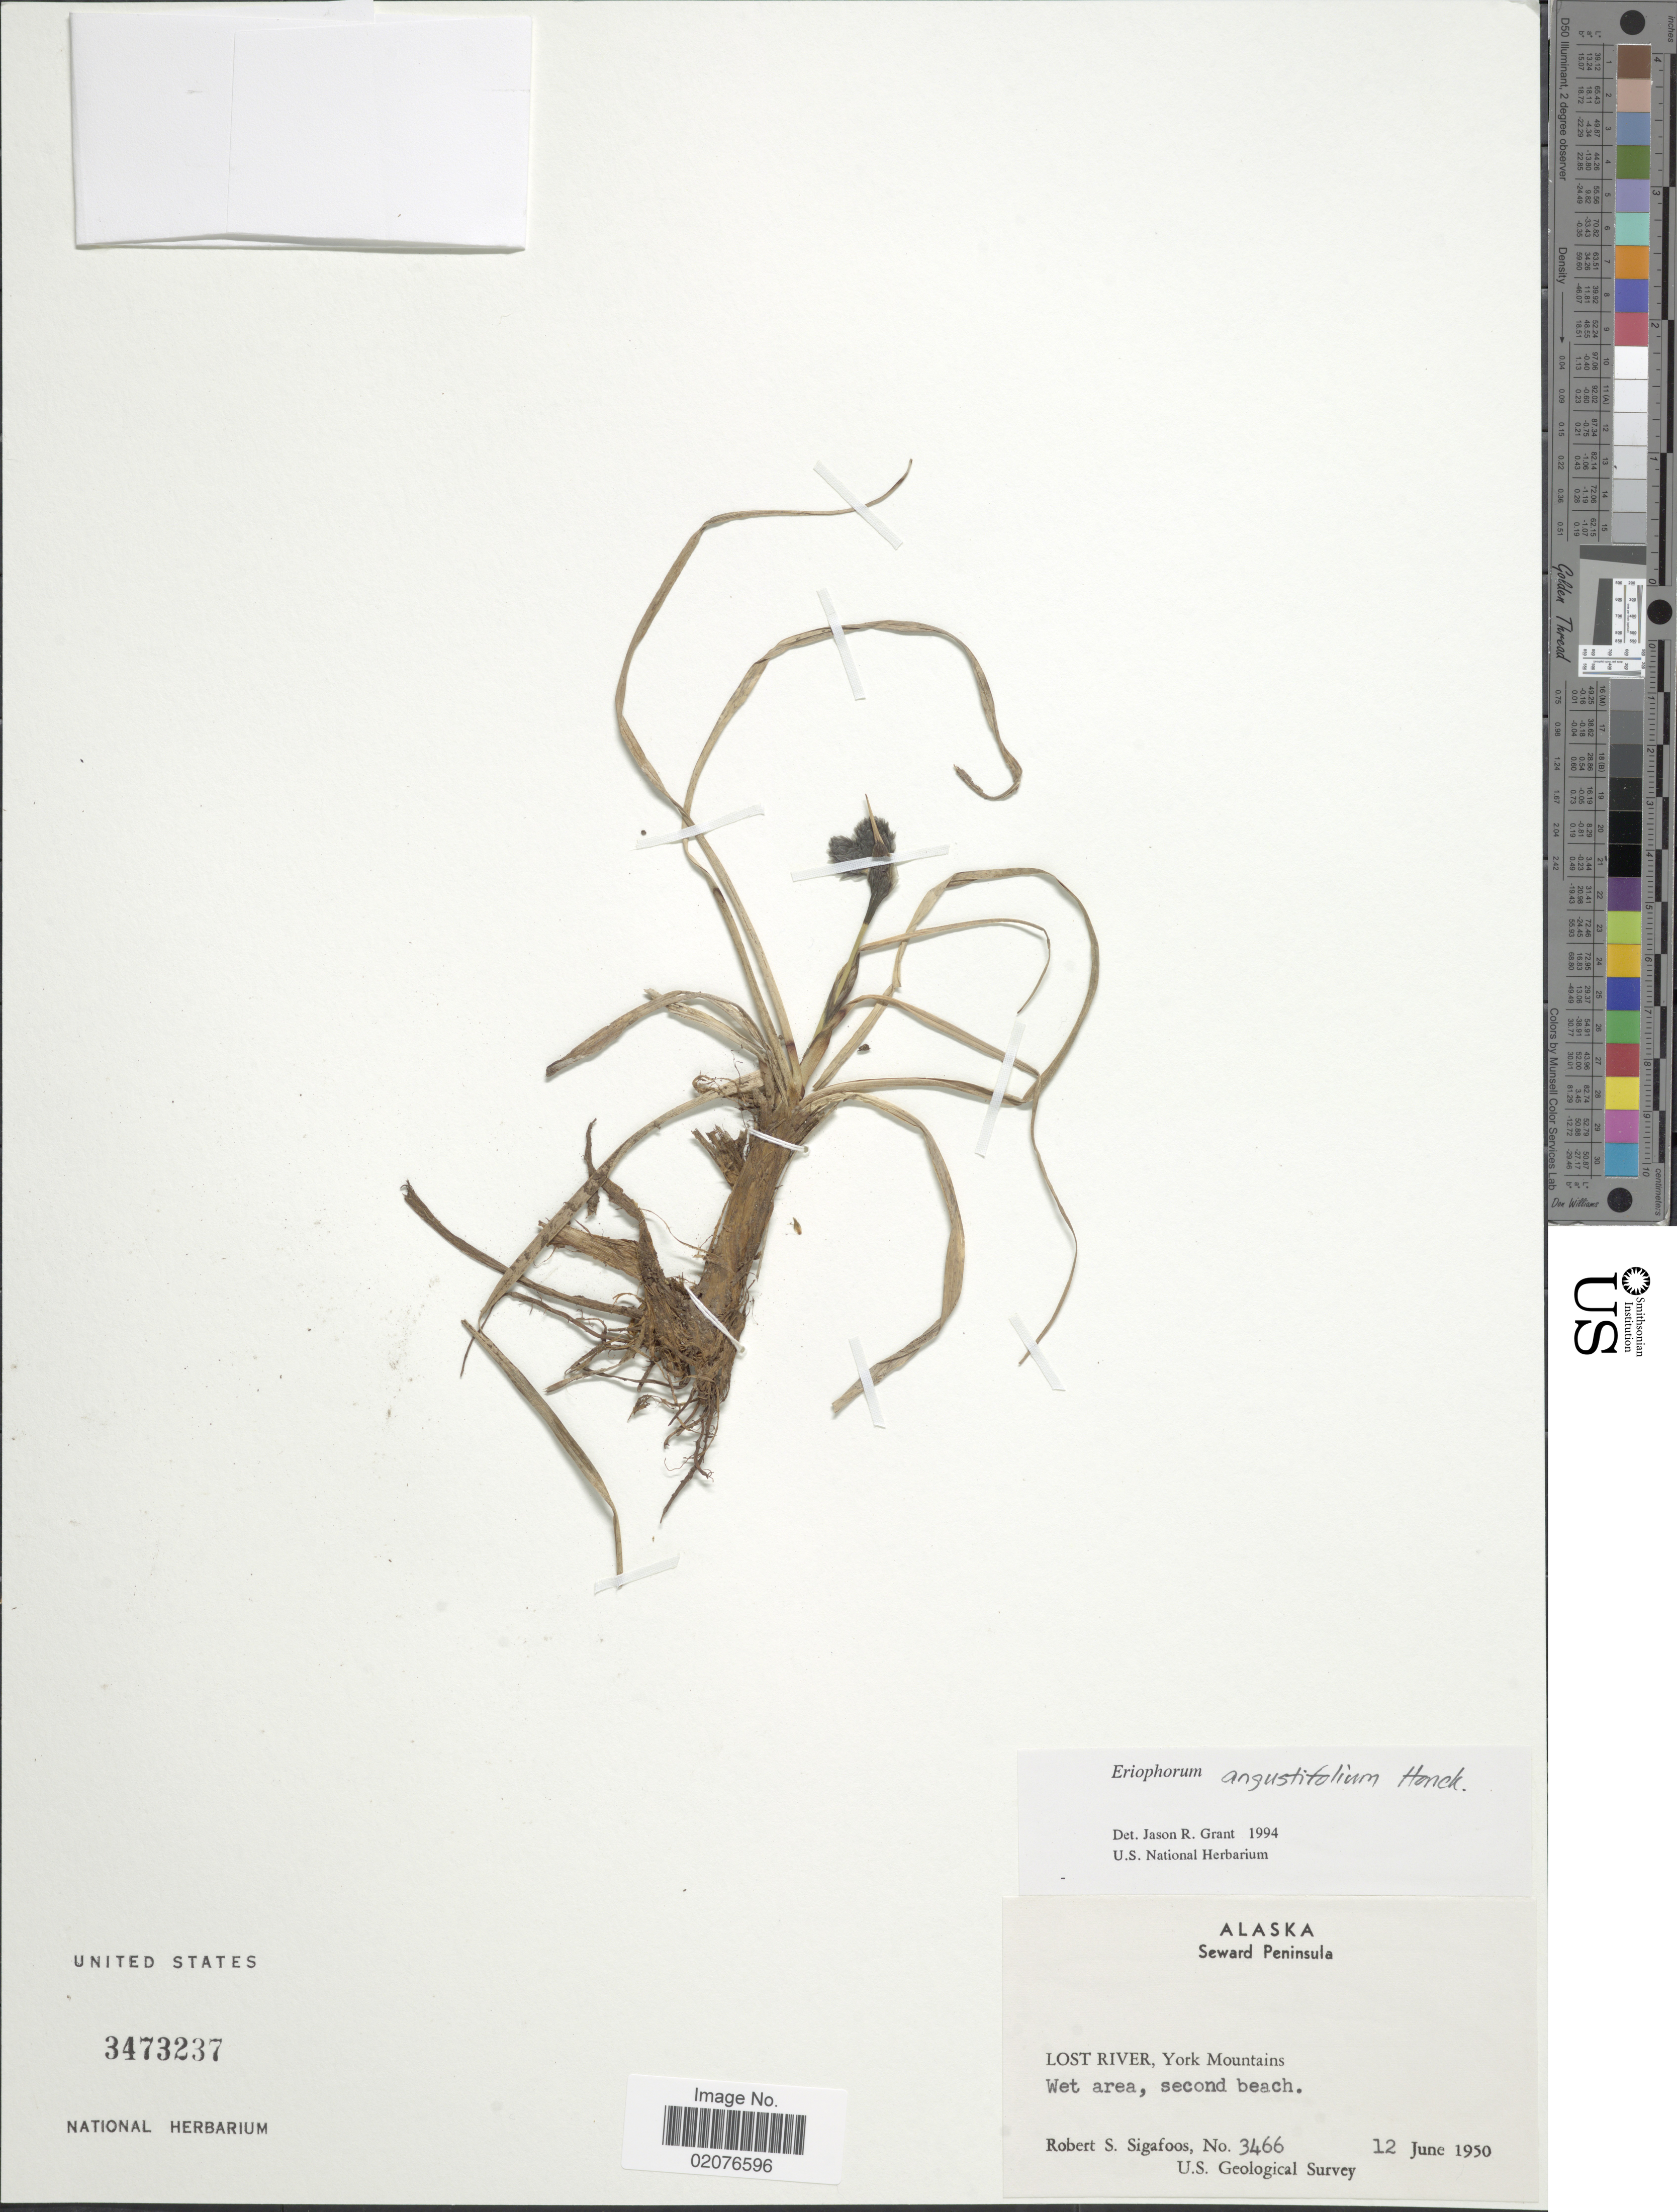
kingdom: Plantae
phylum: Tracheophyta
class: Liliopsida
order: Poales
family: Cyperaceae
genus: Eriophorum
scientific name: Eriophorum angustifolium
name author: Honck.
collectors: R. Sigafoos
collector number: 3466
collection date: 1950-06-12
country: United States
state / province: Alaska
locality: Seward Peninsula, Lost River, York Mountains Wet area, second beach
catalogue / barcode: US 3473237